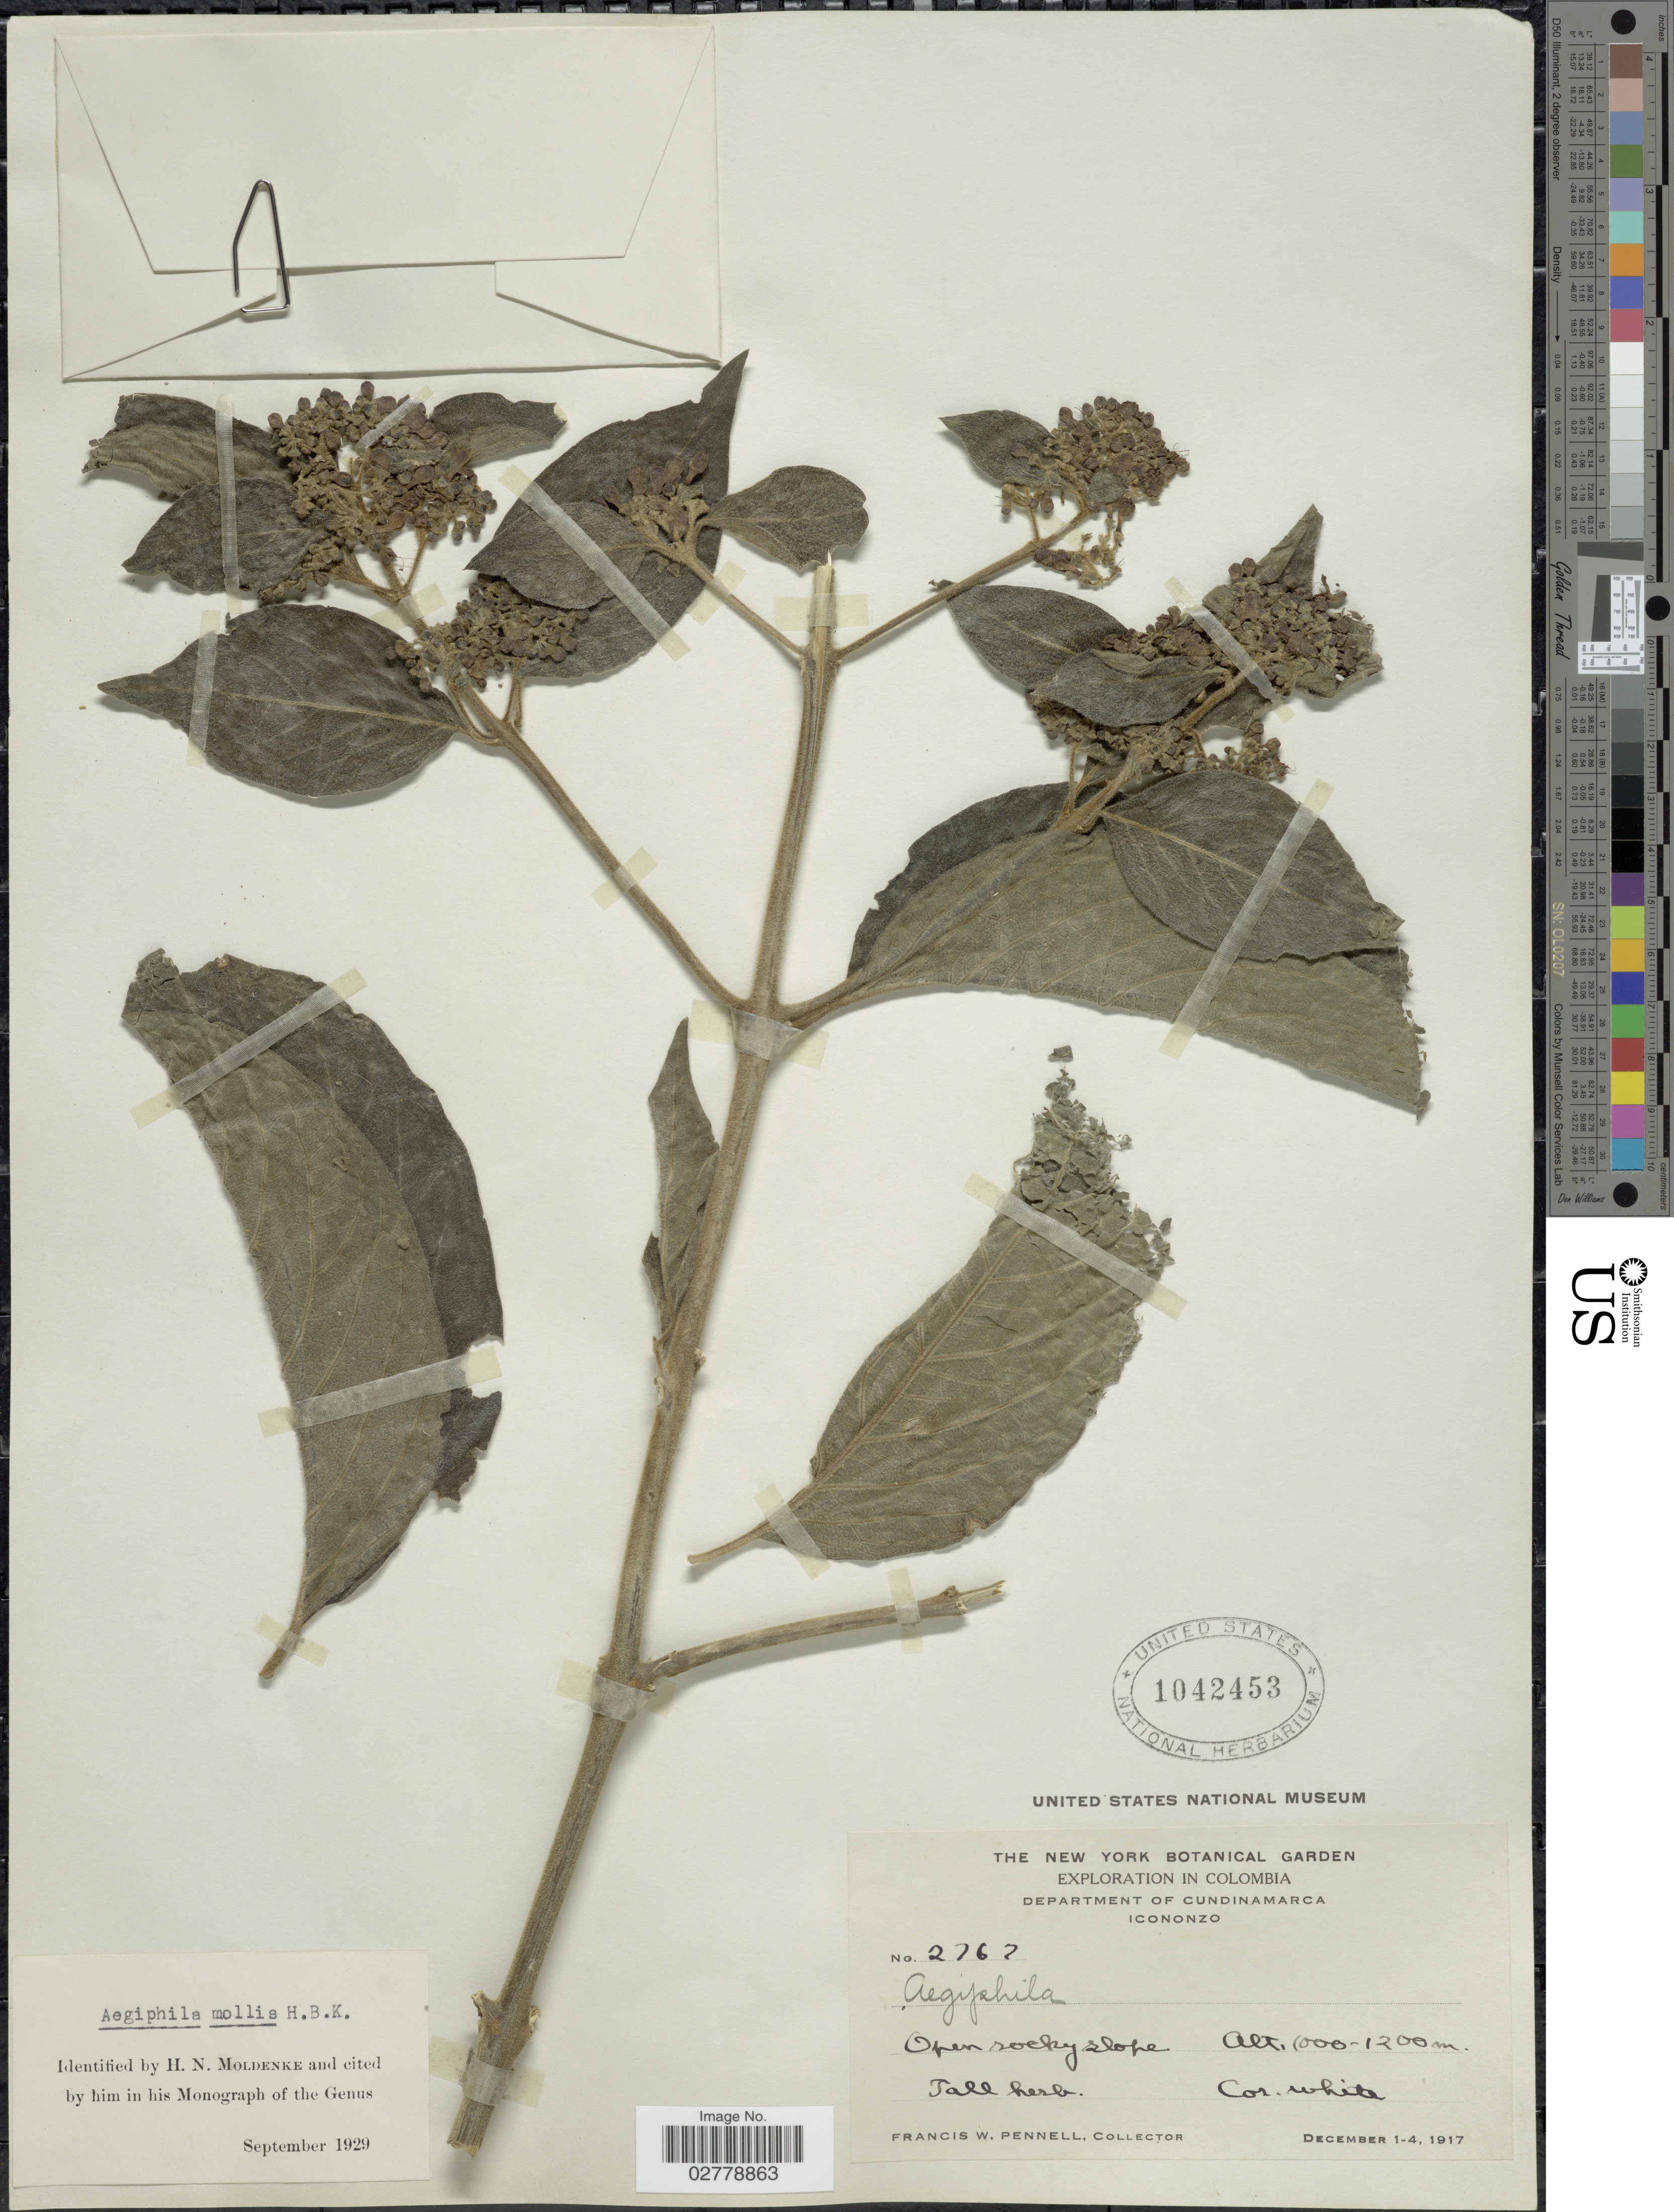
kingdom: Plantae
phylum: Tracheophyta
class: Magnoliopsida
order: Lamiales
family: Lamiaceae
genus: Aegiphila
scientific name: Aegiphila mollis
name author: Kunth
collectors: F. W. Pennell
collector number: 2767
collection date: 1917-12-01/1917-12-04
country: Colombia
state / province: Cundinamarca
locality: Department of Cundinamarca. Icononzo.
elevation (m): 1000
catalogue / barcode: US 1042453